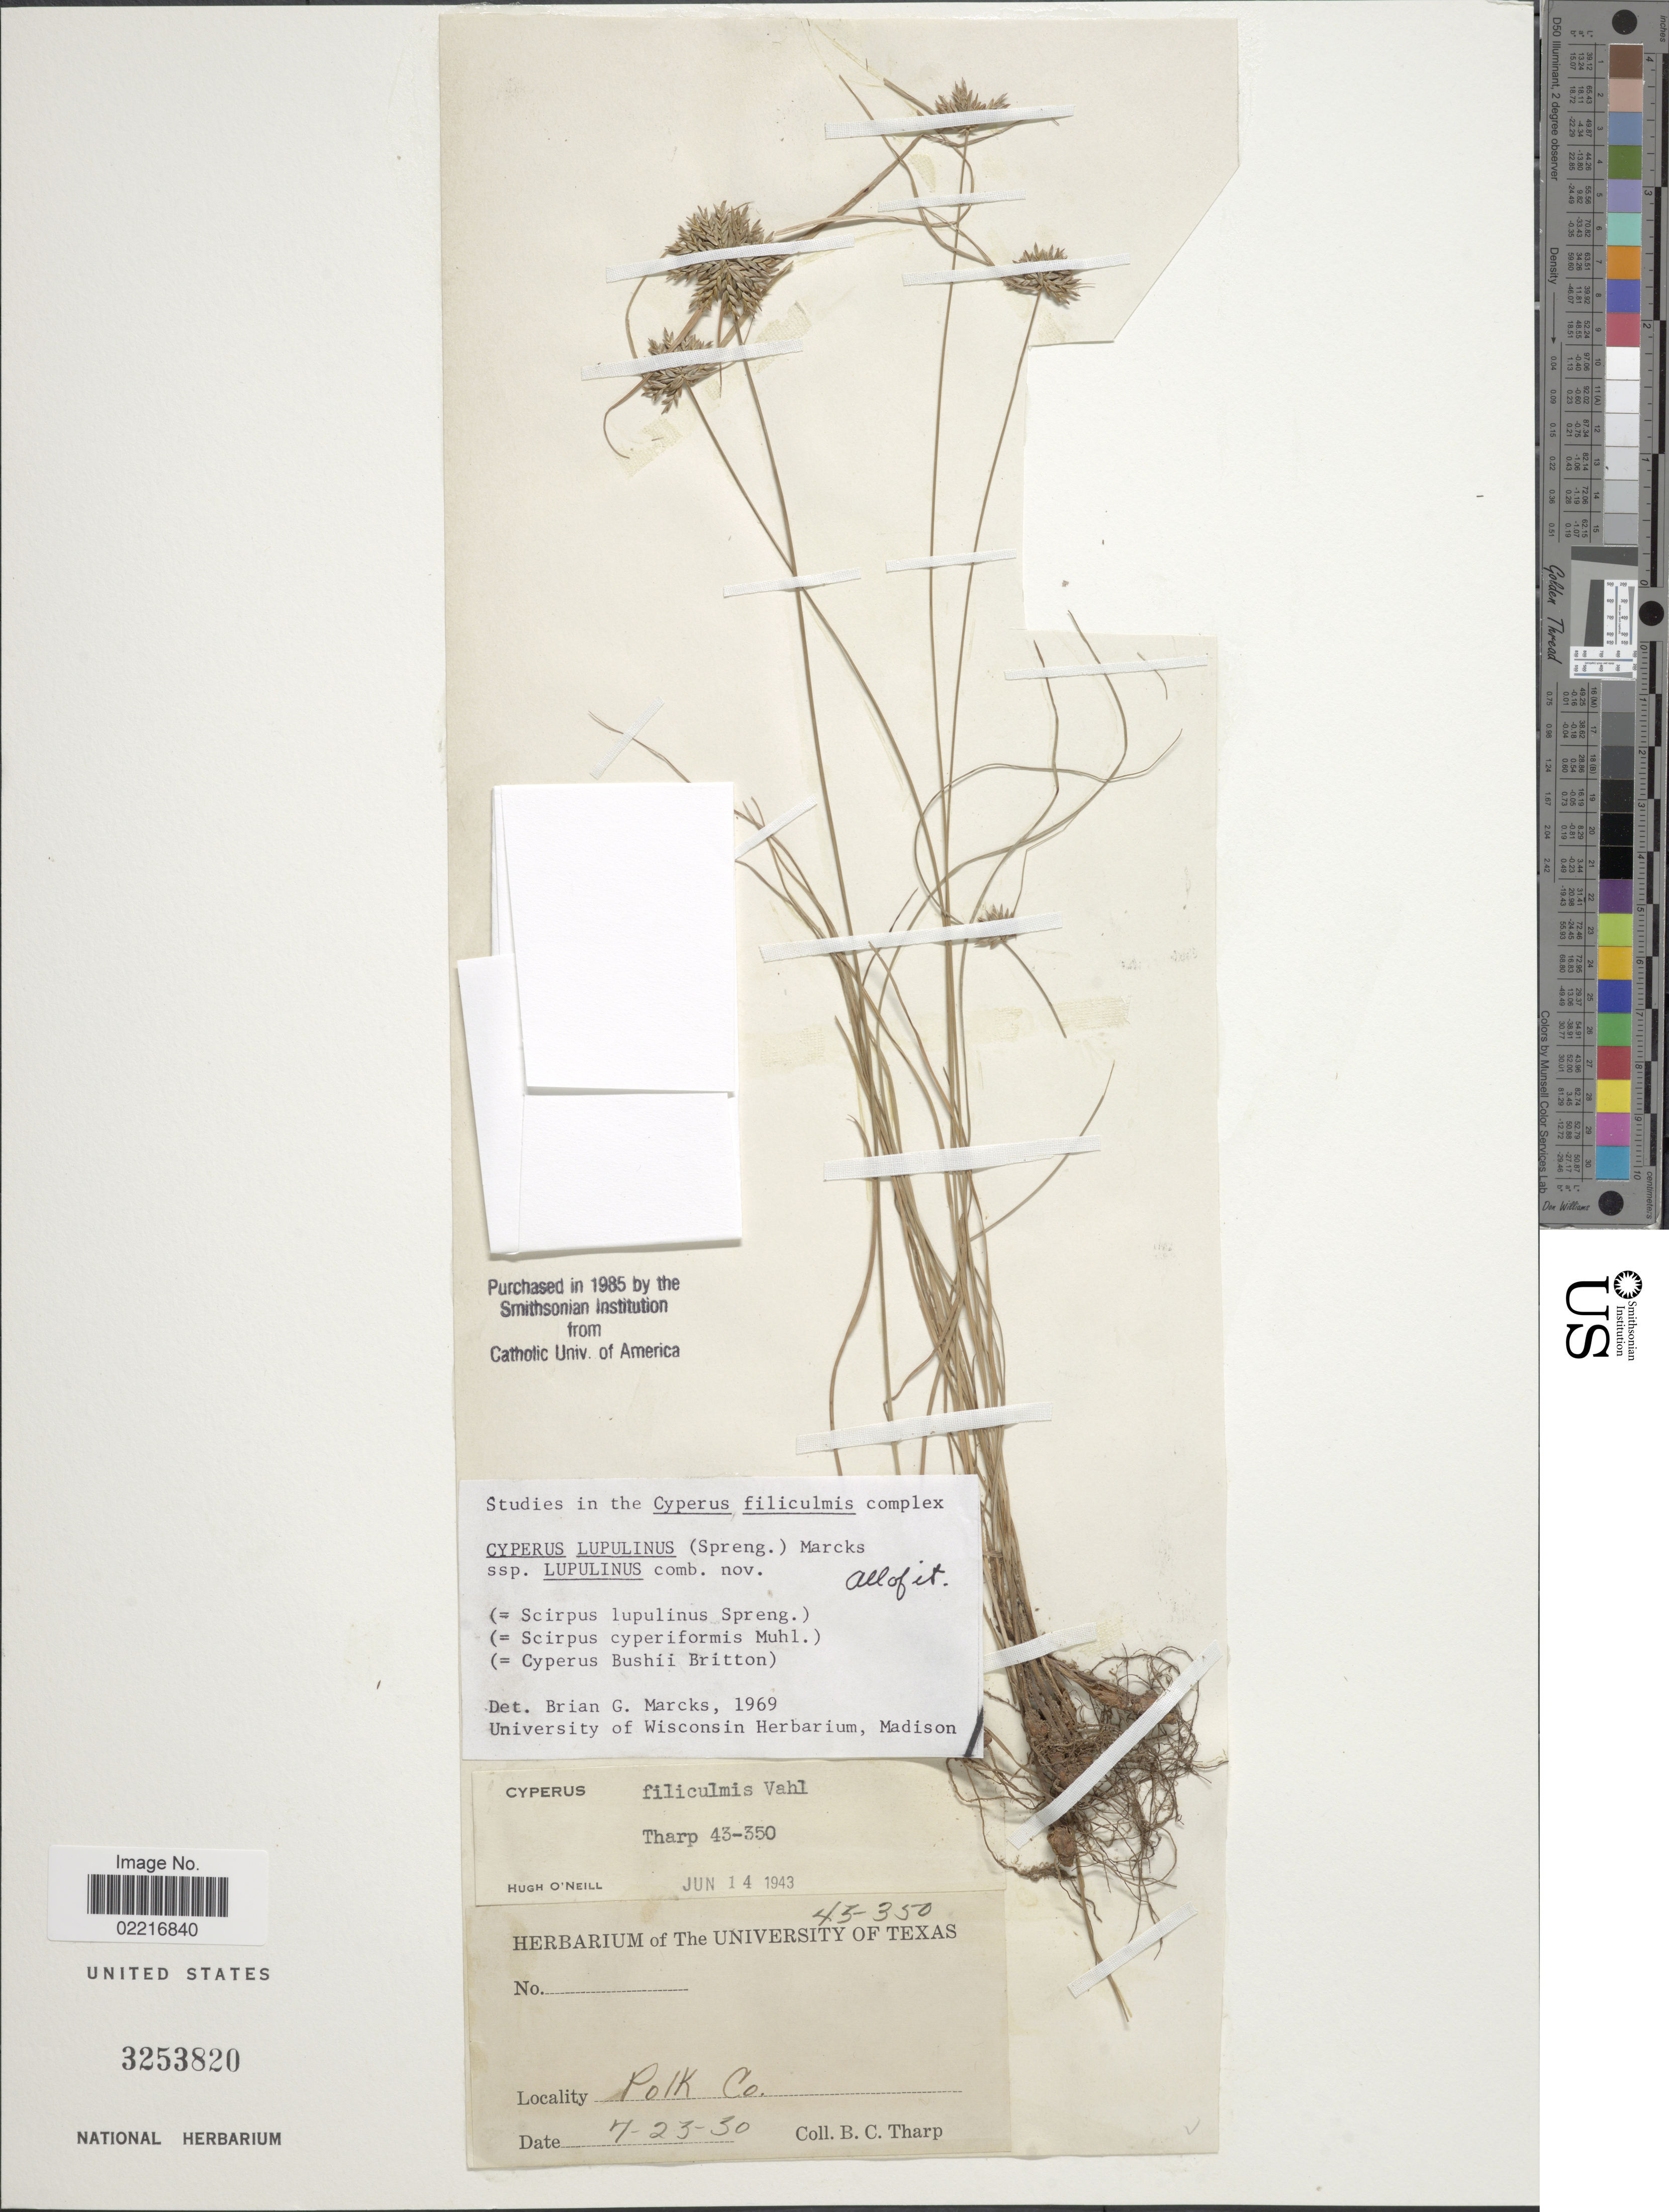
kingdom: Plantae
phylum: Tracheophyta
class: Liliopsida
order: Poales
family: Cyperaceae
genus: Cyperus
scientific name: Cyperus lupulinus subsp. lupulinus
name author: (Spreng.) Marcks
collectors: B. C. Tharp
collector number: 45350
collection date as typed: Transcribed d/m/y: 23/7/30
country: United States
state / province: Texas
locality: Polk Co.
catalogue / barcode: US 3253820